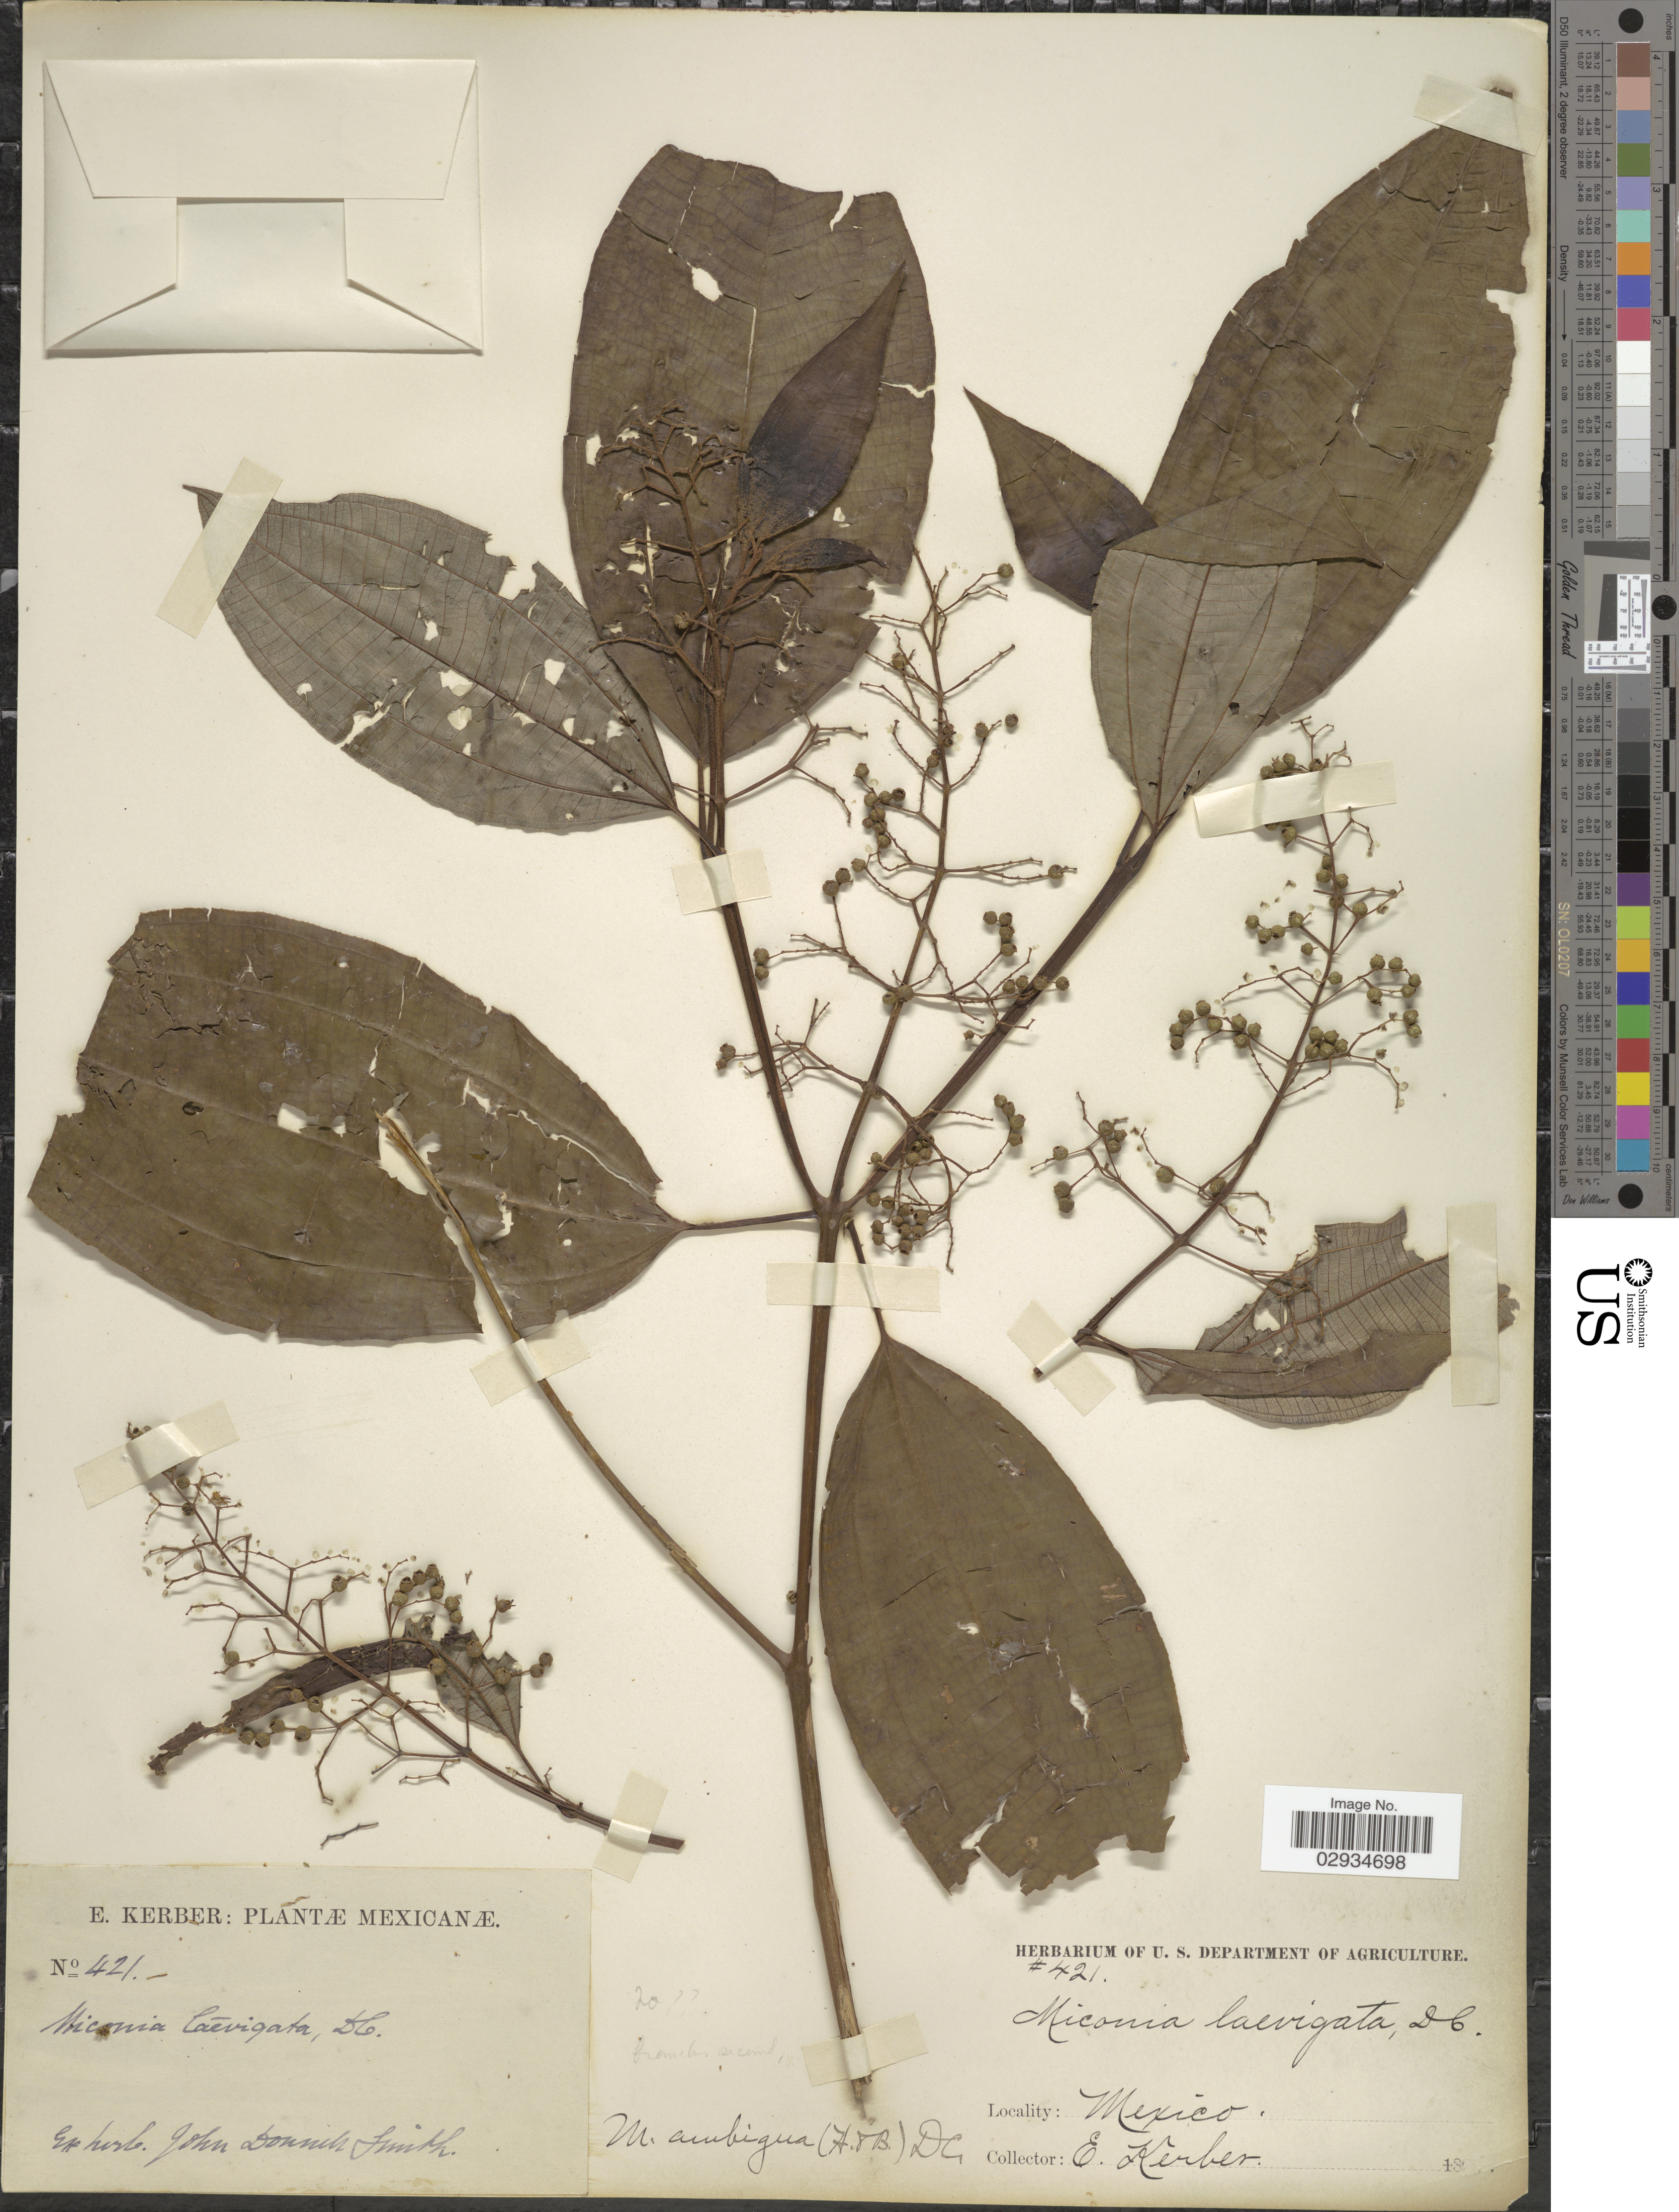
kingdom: Plantae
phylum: Tracheophyta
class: Magnoliopsida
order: Myrtales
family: Melastomataceae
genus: Miconia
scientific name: Miconia virescens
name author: (Vahl) Triana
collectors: E. Kerber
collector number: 421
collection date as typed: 18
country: Mexico